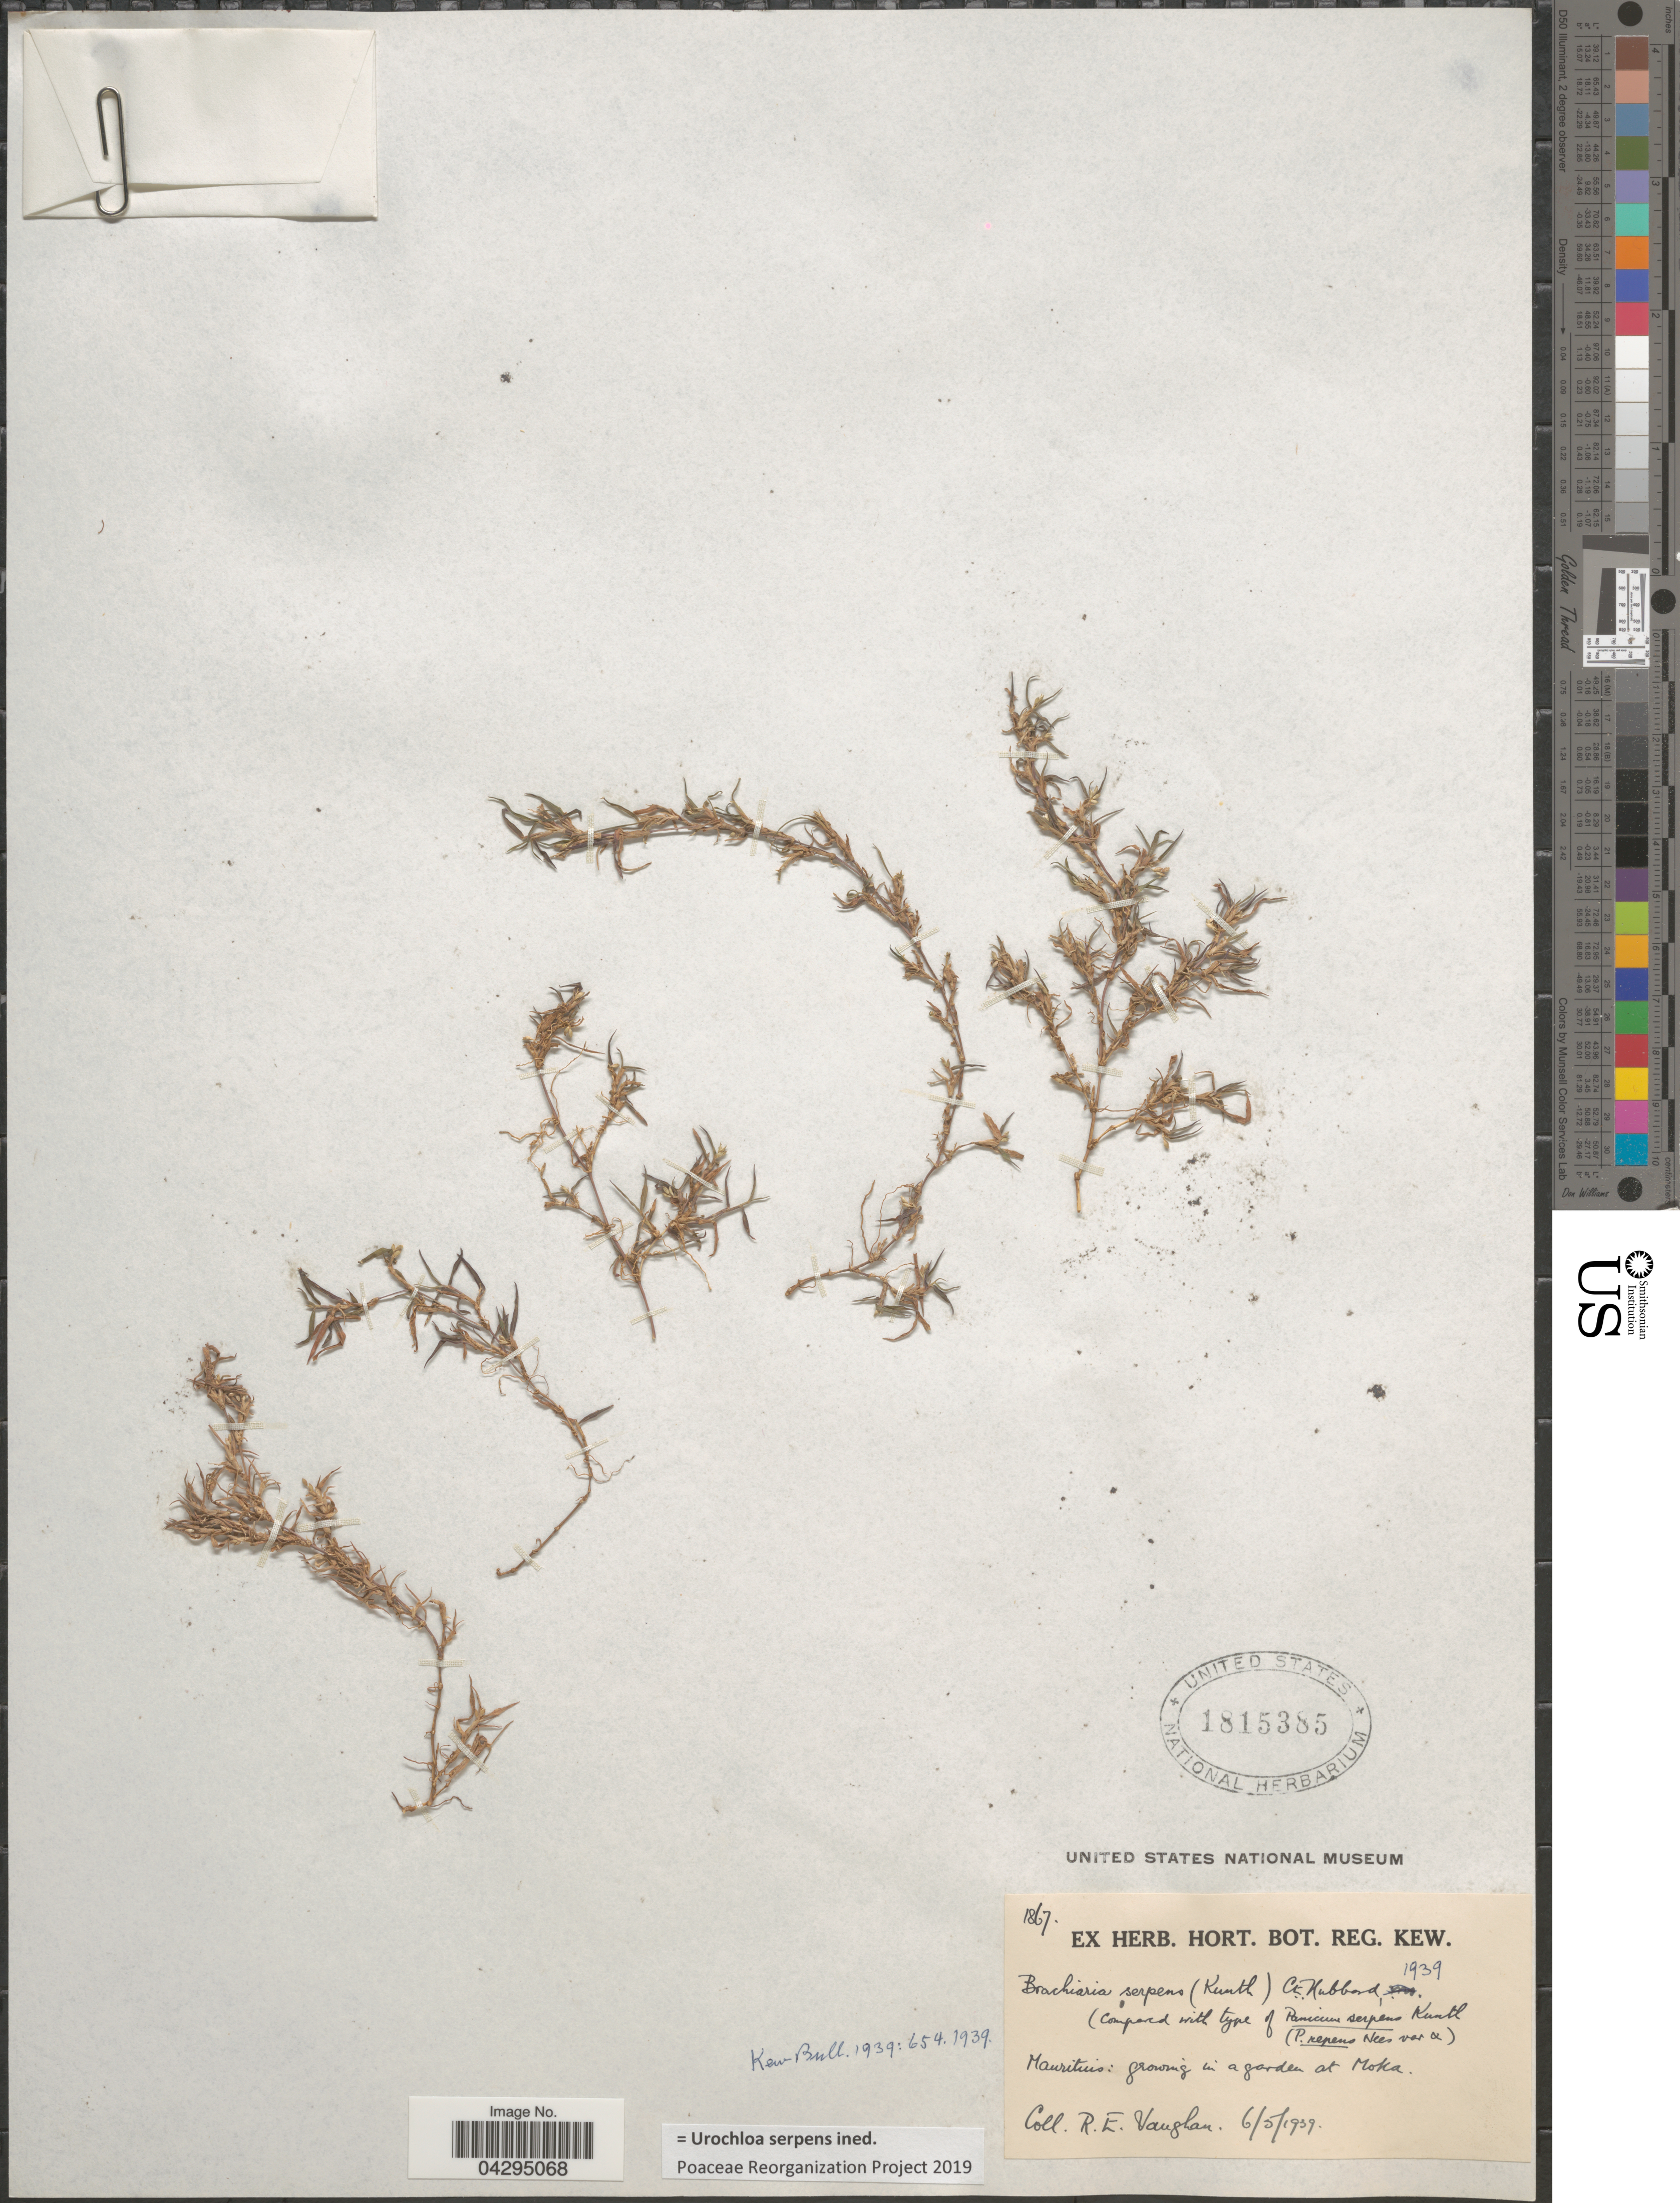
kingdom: Plantae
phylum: Tracheophyta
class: Liliopsida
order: Poales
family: Poaceae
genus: Urochloa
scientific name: Urochloa serpens ined.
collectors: R. Vaughan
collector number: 1867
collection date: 1939-05-06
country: Mauritius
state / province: Moka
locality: In a garden at Moka.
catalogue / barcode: US 1815385